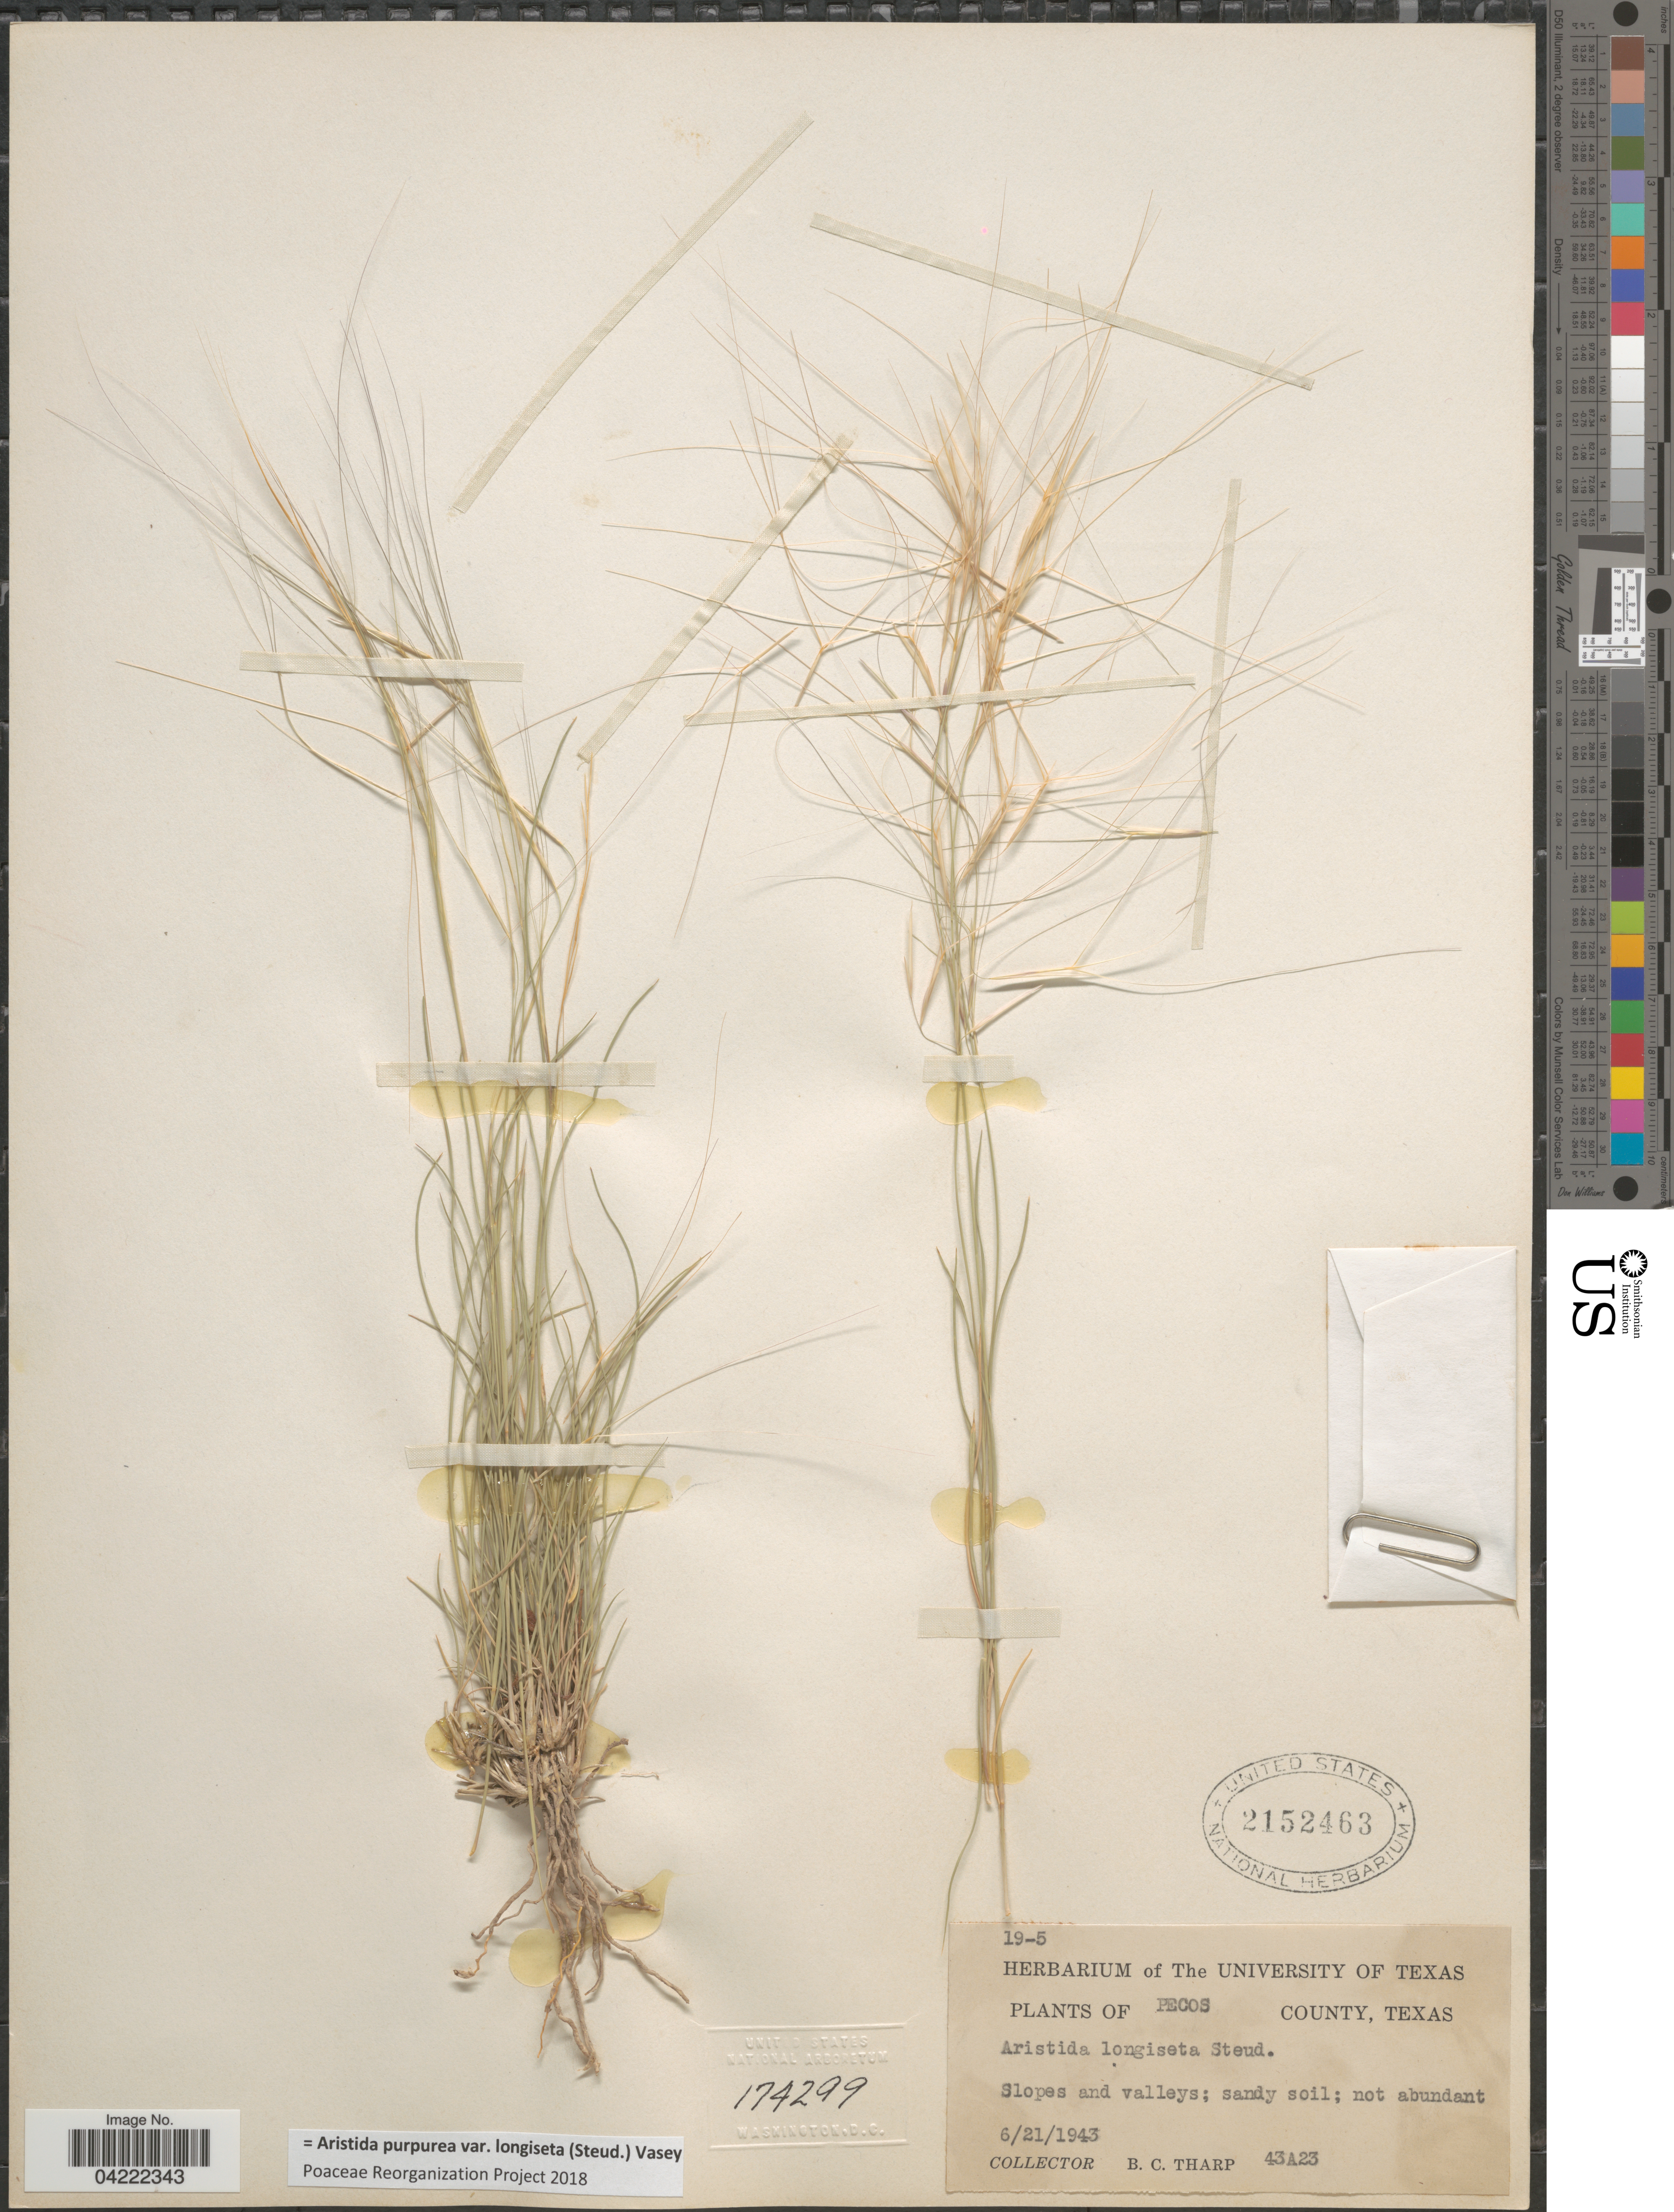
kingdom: Plantae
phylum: Tracheophyta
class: Liliopsida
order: Poales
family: Poaceae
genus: Aristida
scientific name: Aristida purpurea var. longiseta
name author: (Steud.) Vasey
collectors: B. C. Tharp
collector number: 43A23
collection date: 1943-06-21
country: United States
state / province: Texas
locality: Pecos County. Slopes and valleys; sandy soil; not abundant.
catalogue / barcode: US 2152463